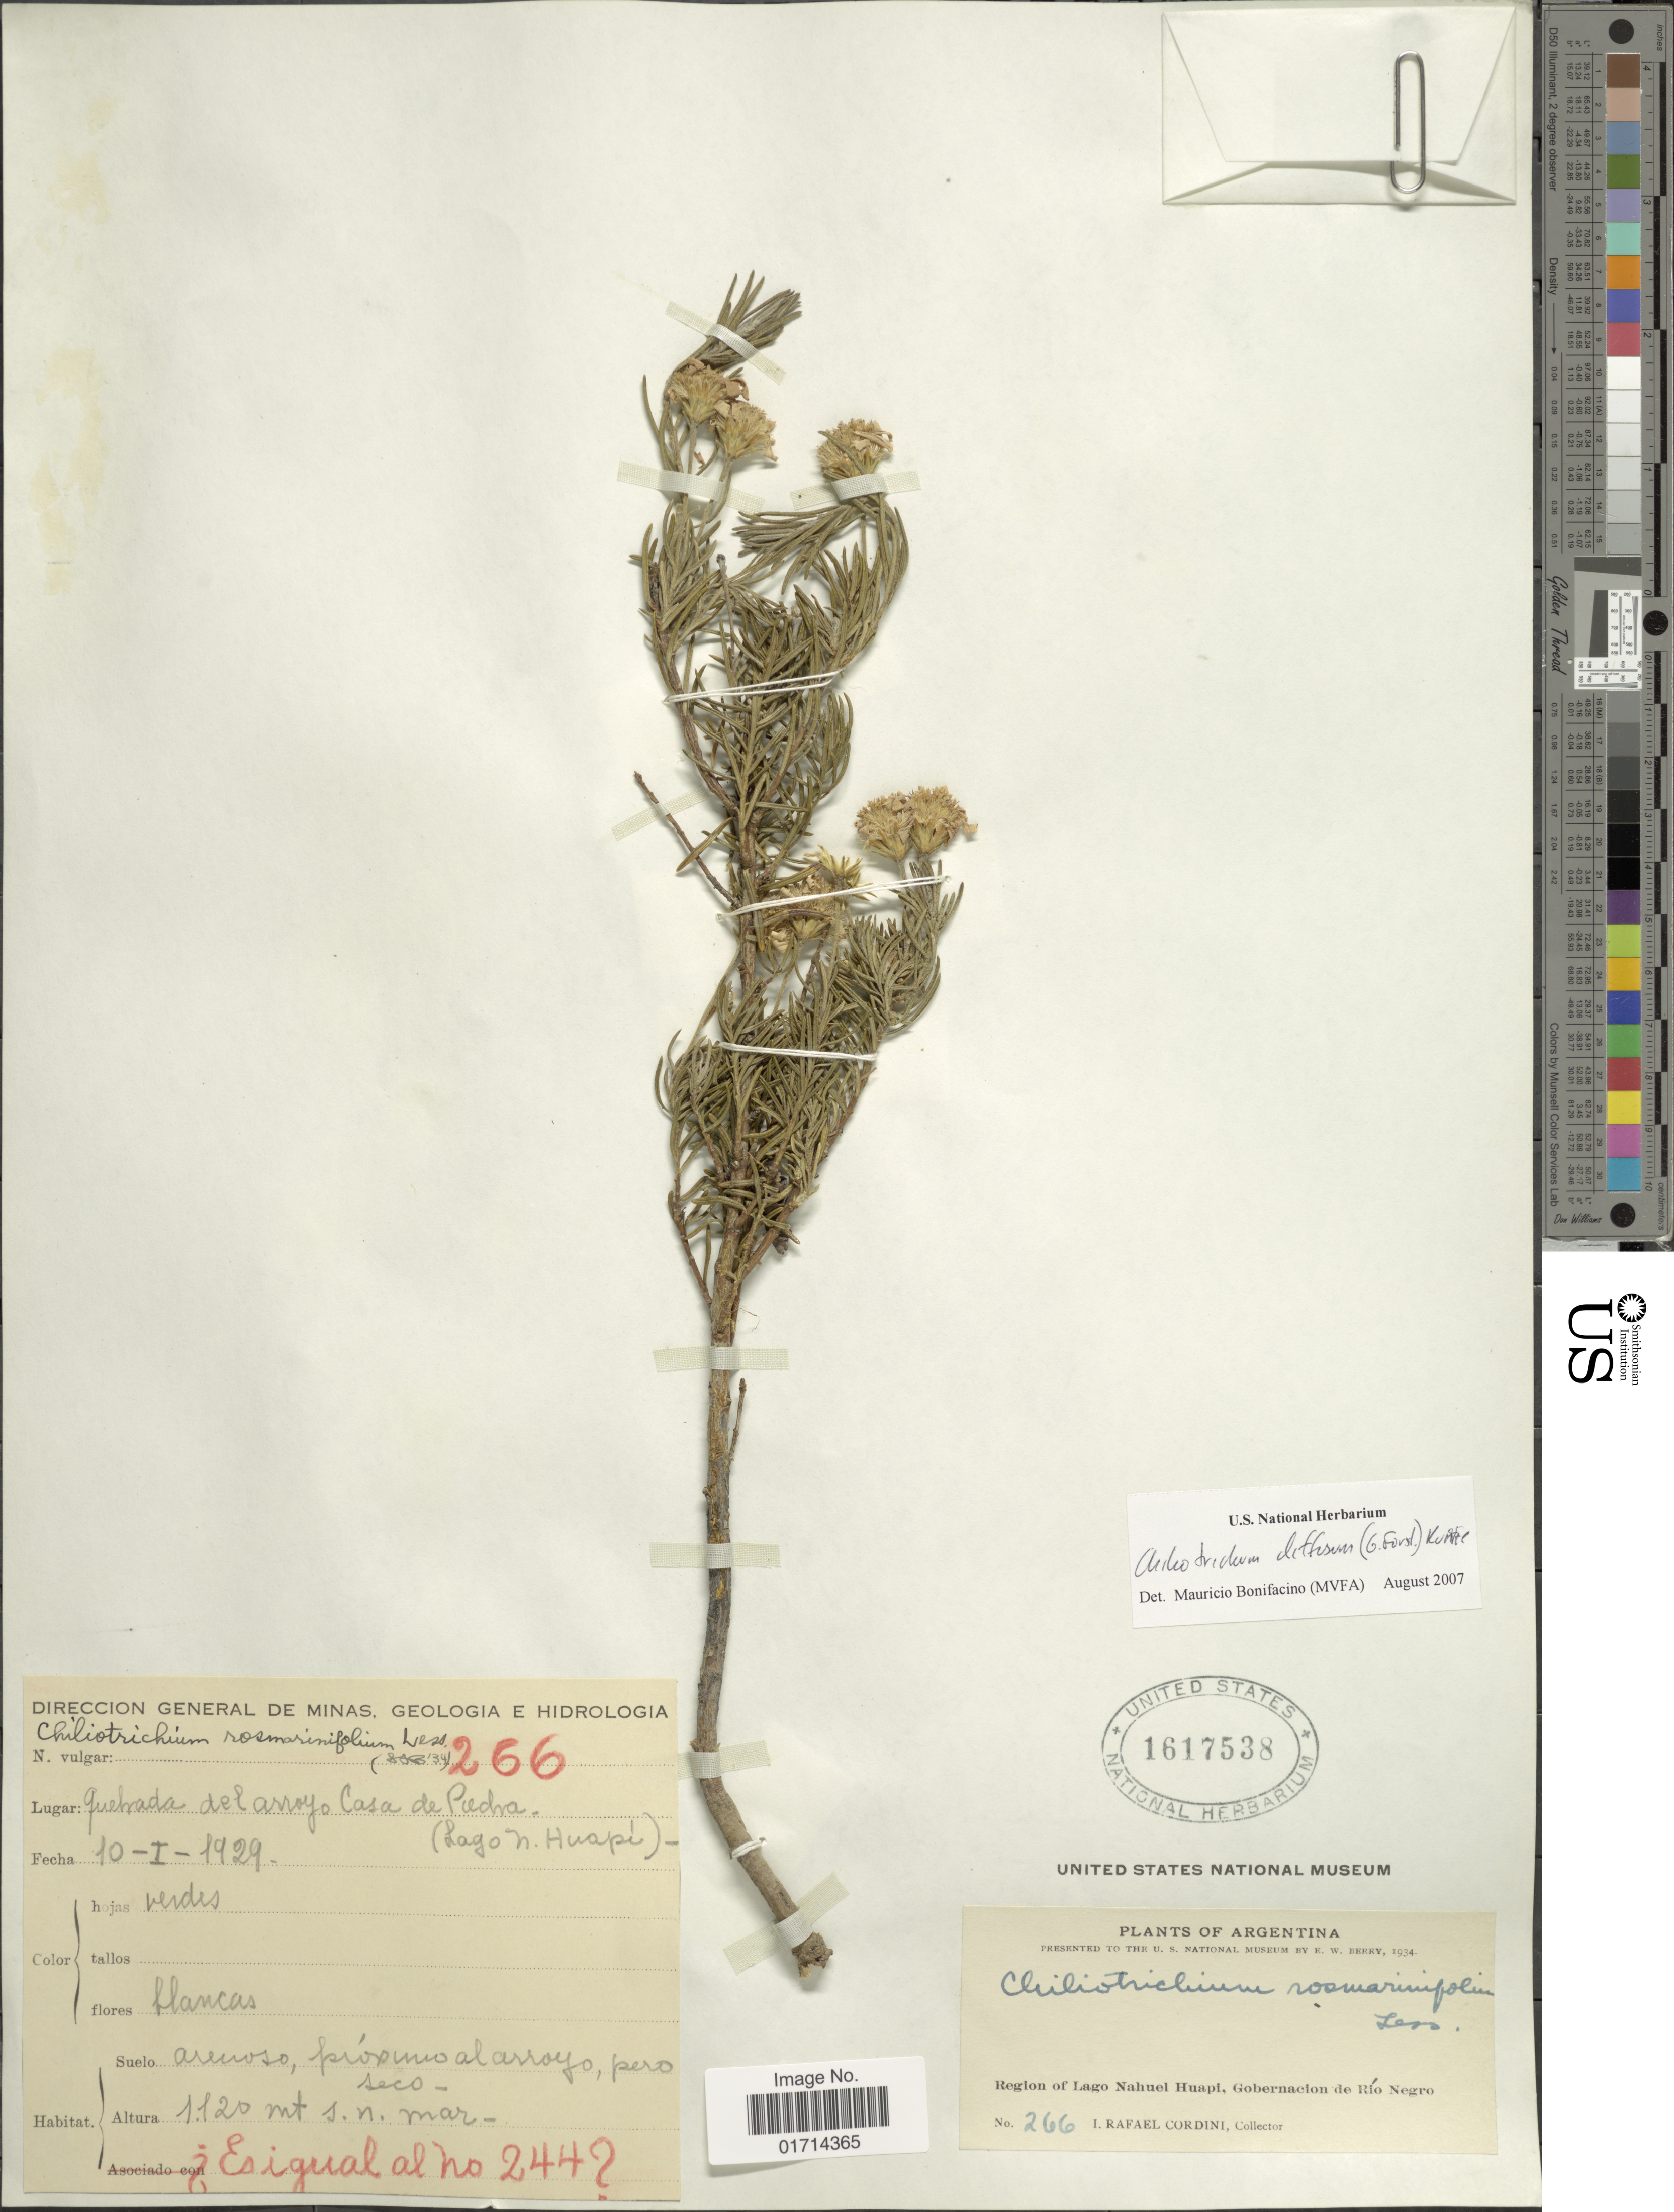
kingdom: Plantae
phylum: Tracheophyta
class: Magnoliopsida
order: Asterales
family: Asteraceae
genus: Chiliotrichum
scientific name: Chiliotrichum rosmarinifolium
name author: Less.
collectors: I. Cordini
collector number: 266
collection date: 1929-01-10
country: Argentina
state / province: Rio Negro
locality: Region of Lago Nahuel Huapi, Gobernacion de Rio Negro, quebrada del arroyo Casa de Piedra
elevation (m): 1120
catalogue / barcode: US 1617538